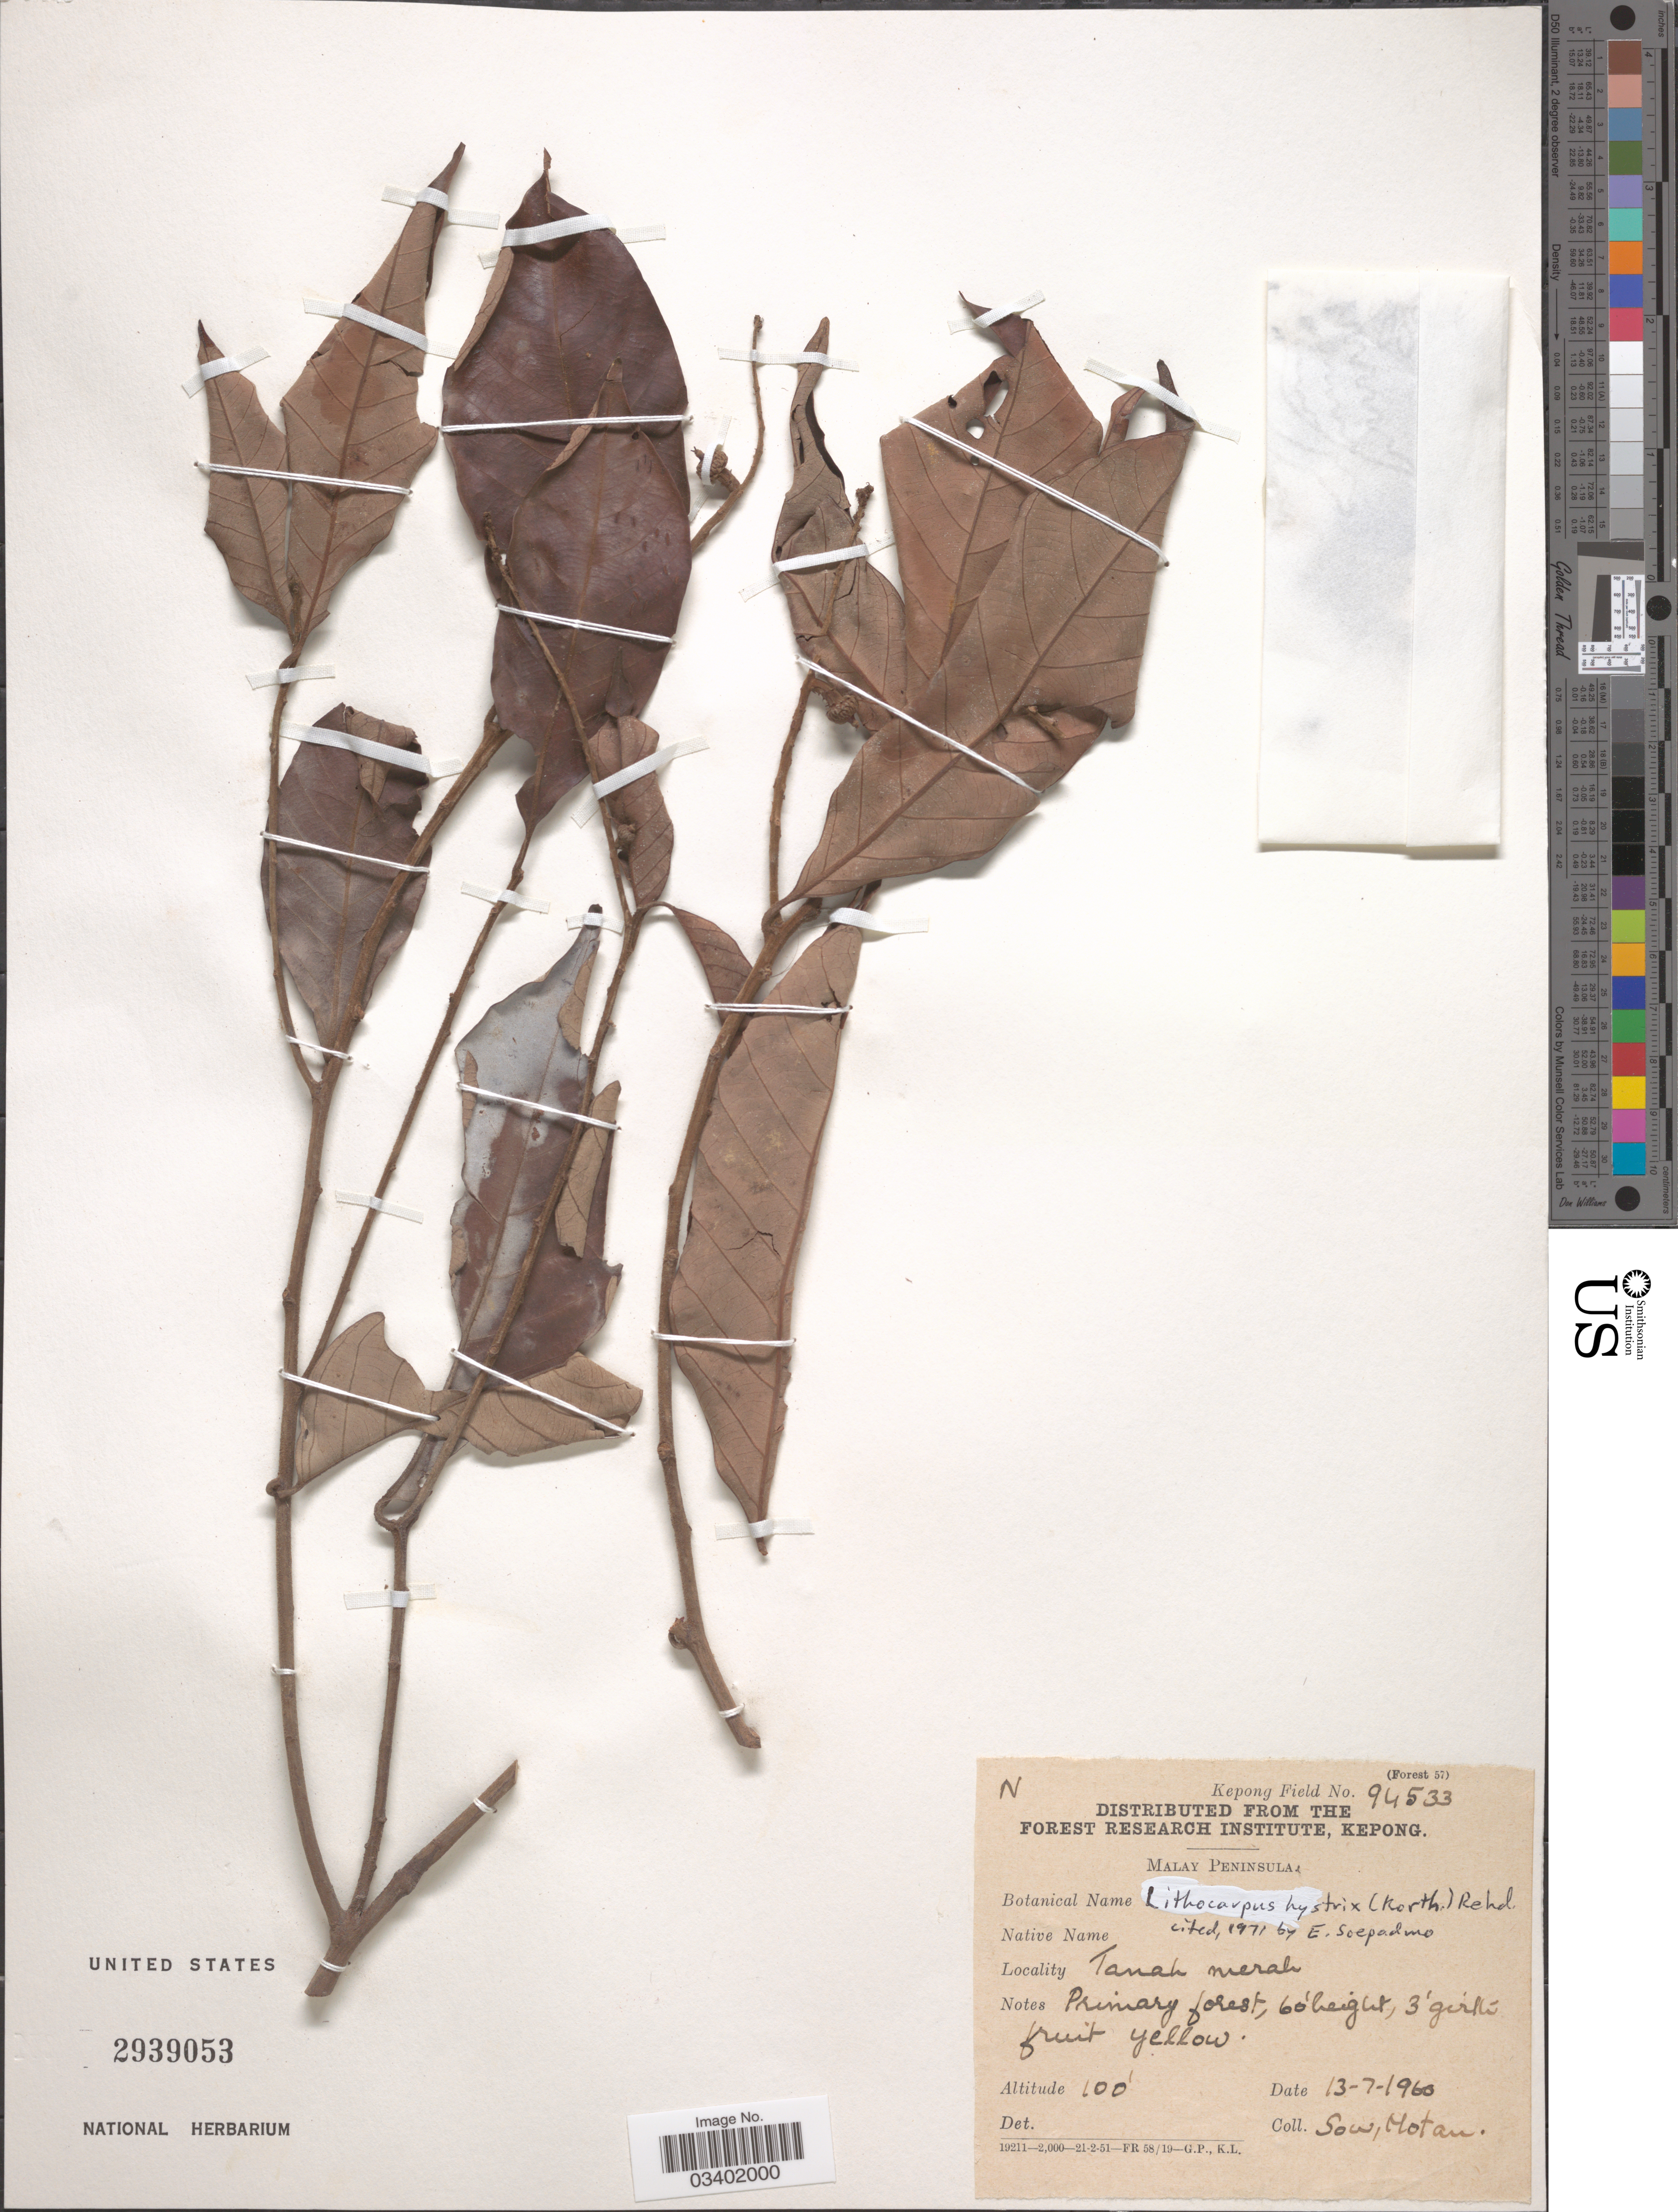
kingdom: Plantae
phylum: Tracheophyta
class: Magnoliopsida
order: Fagales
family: Fagaceae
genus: Lithocarpus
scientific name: Lithocarpus hystrix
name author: (Korth.) Rehder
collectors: S. Motan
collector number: Kepong Field 94533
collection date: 1960-07-13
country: Singapore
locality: Malay Peninsula. Tanah Merah.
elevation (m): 30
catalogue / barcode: US 2939053